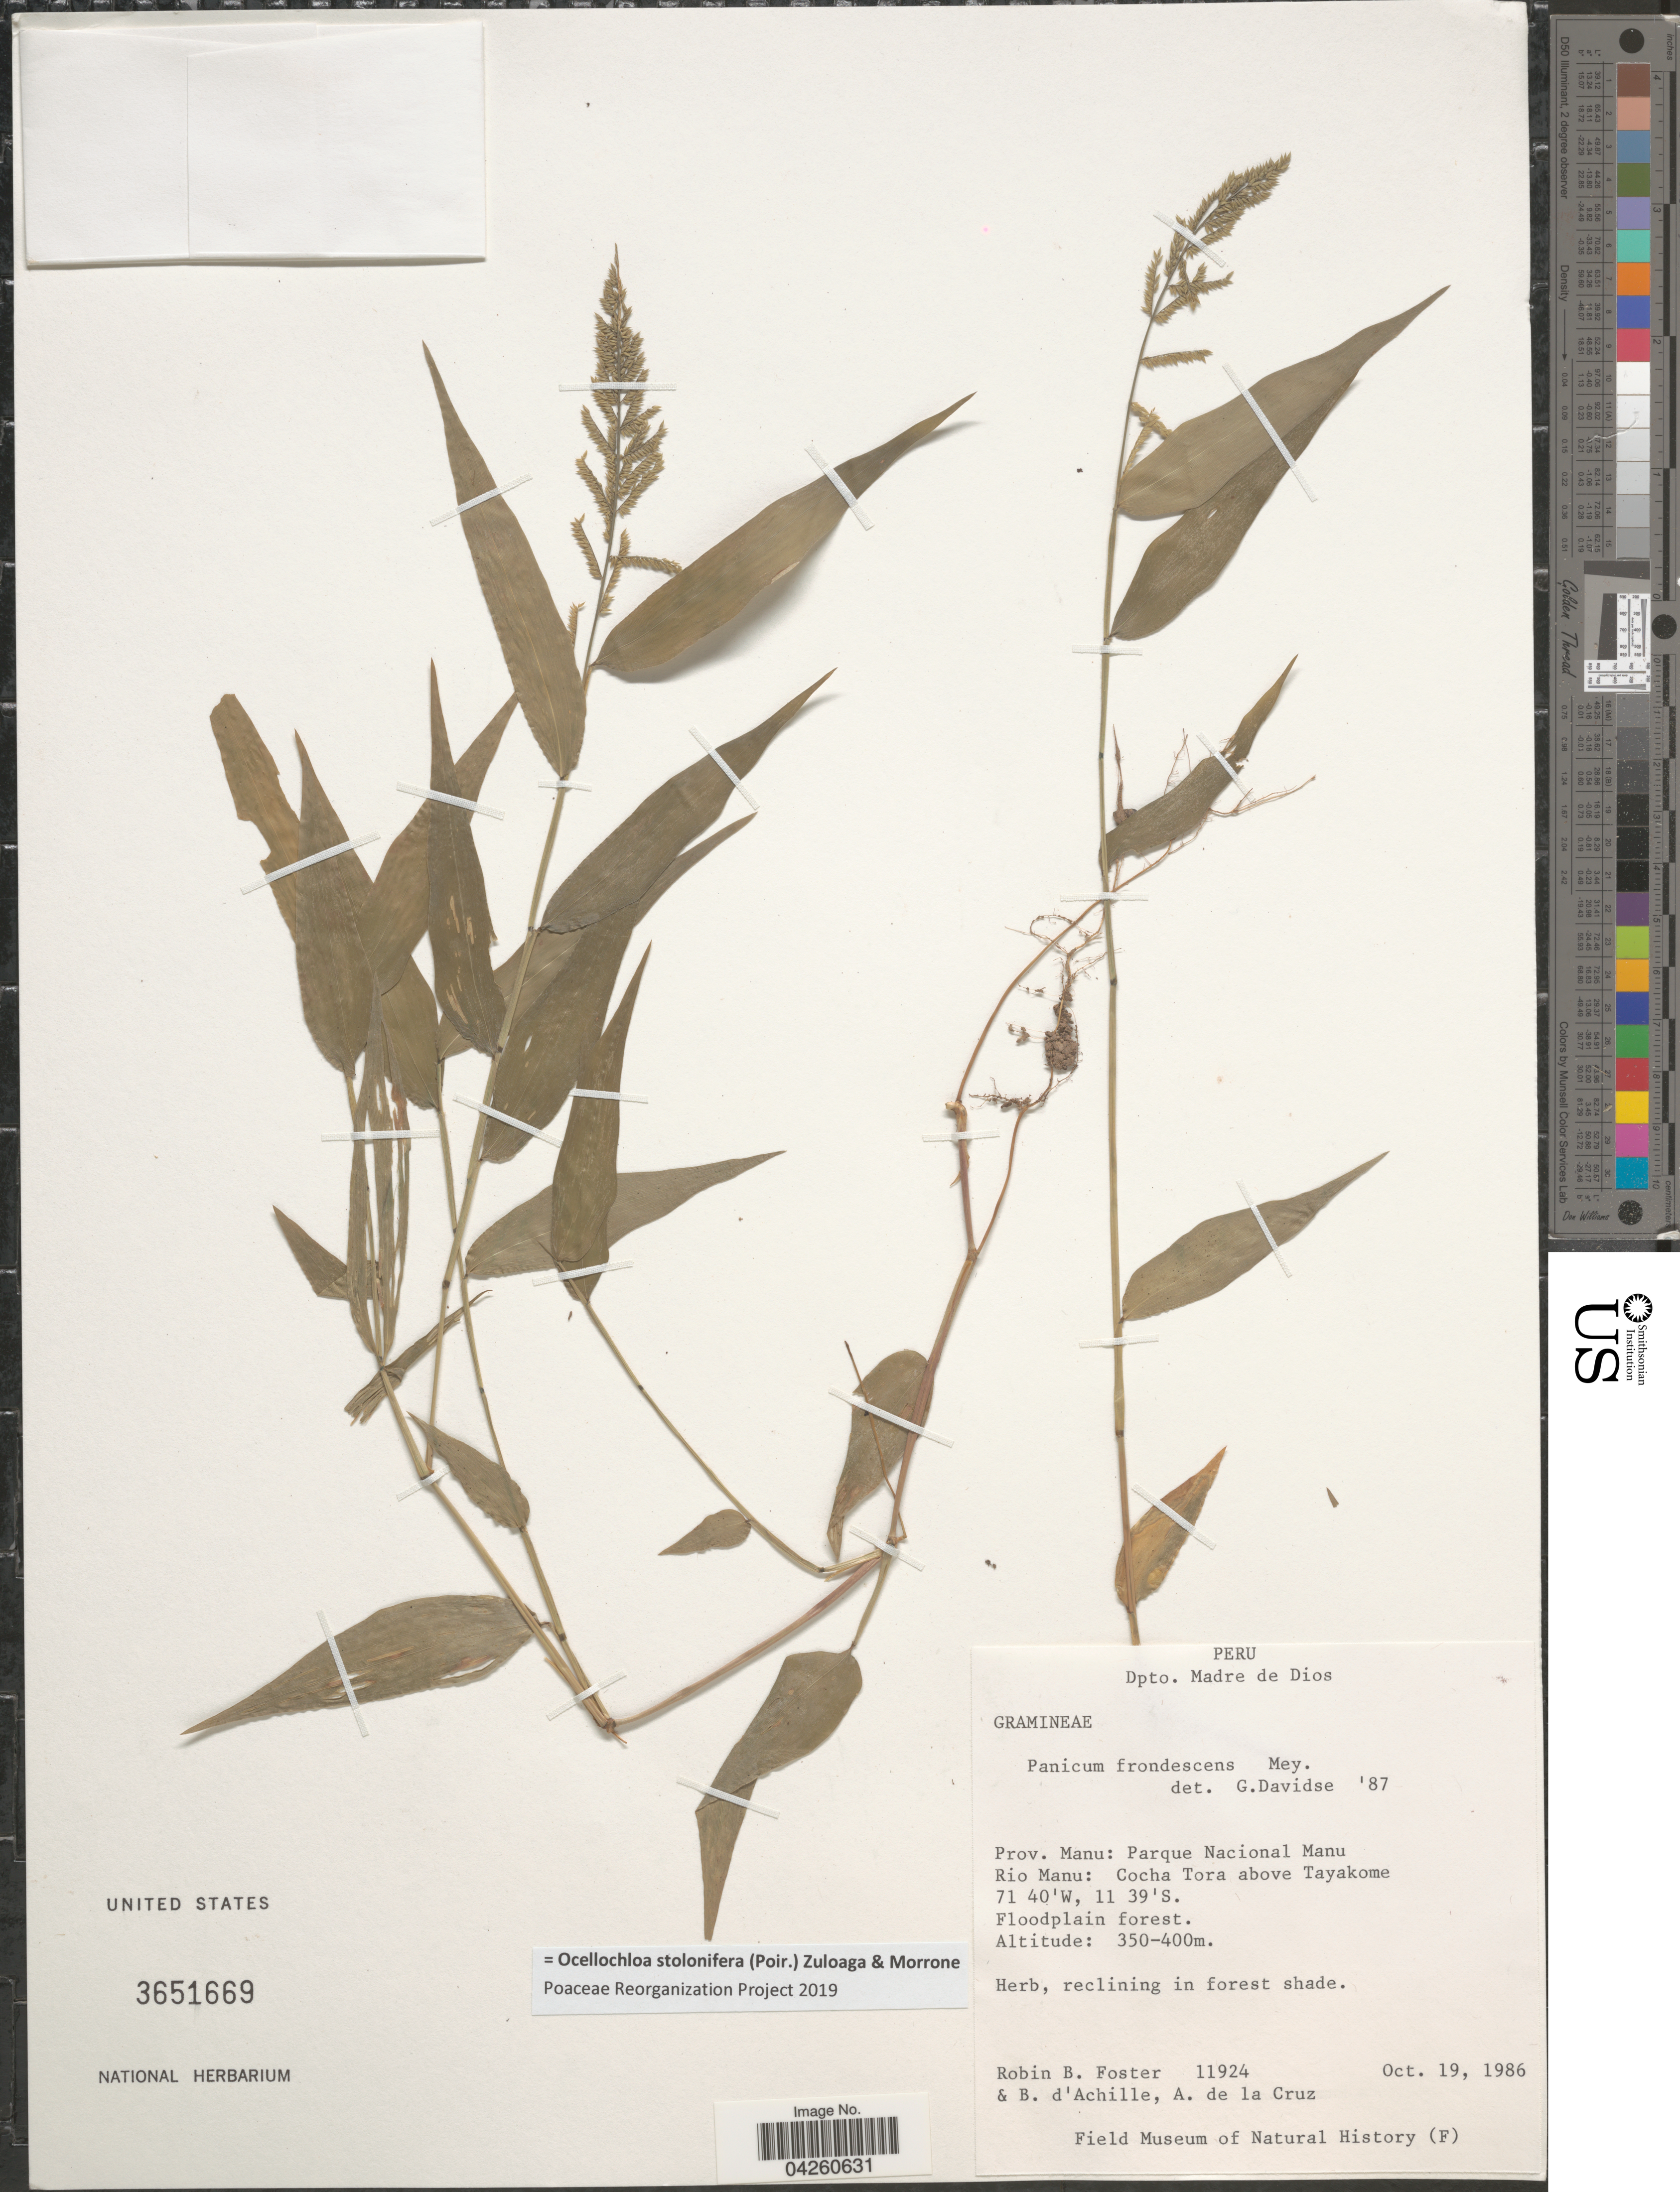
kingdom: Plantae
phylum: Tracheophyta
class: Liliopsida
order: Poales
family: Poaceae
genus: Ocellochloa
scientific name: Ocellochloa stolonifera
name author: (Poir.) Zuloaga & Morrone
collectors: R. B. Foster, B. d'Achille & A. De la Cruz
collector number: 11924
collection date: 1986-10-19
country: Peru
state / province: Madre de Dios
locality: Dpto. Madre de Dios. Prov. Manu: Parque Nacional Manu. Rio Manu: Cocha Tora above Tayakome.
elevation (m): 350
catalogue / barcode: US 3651669